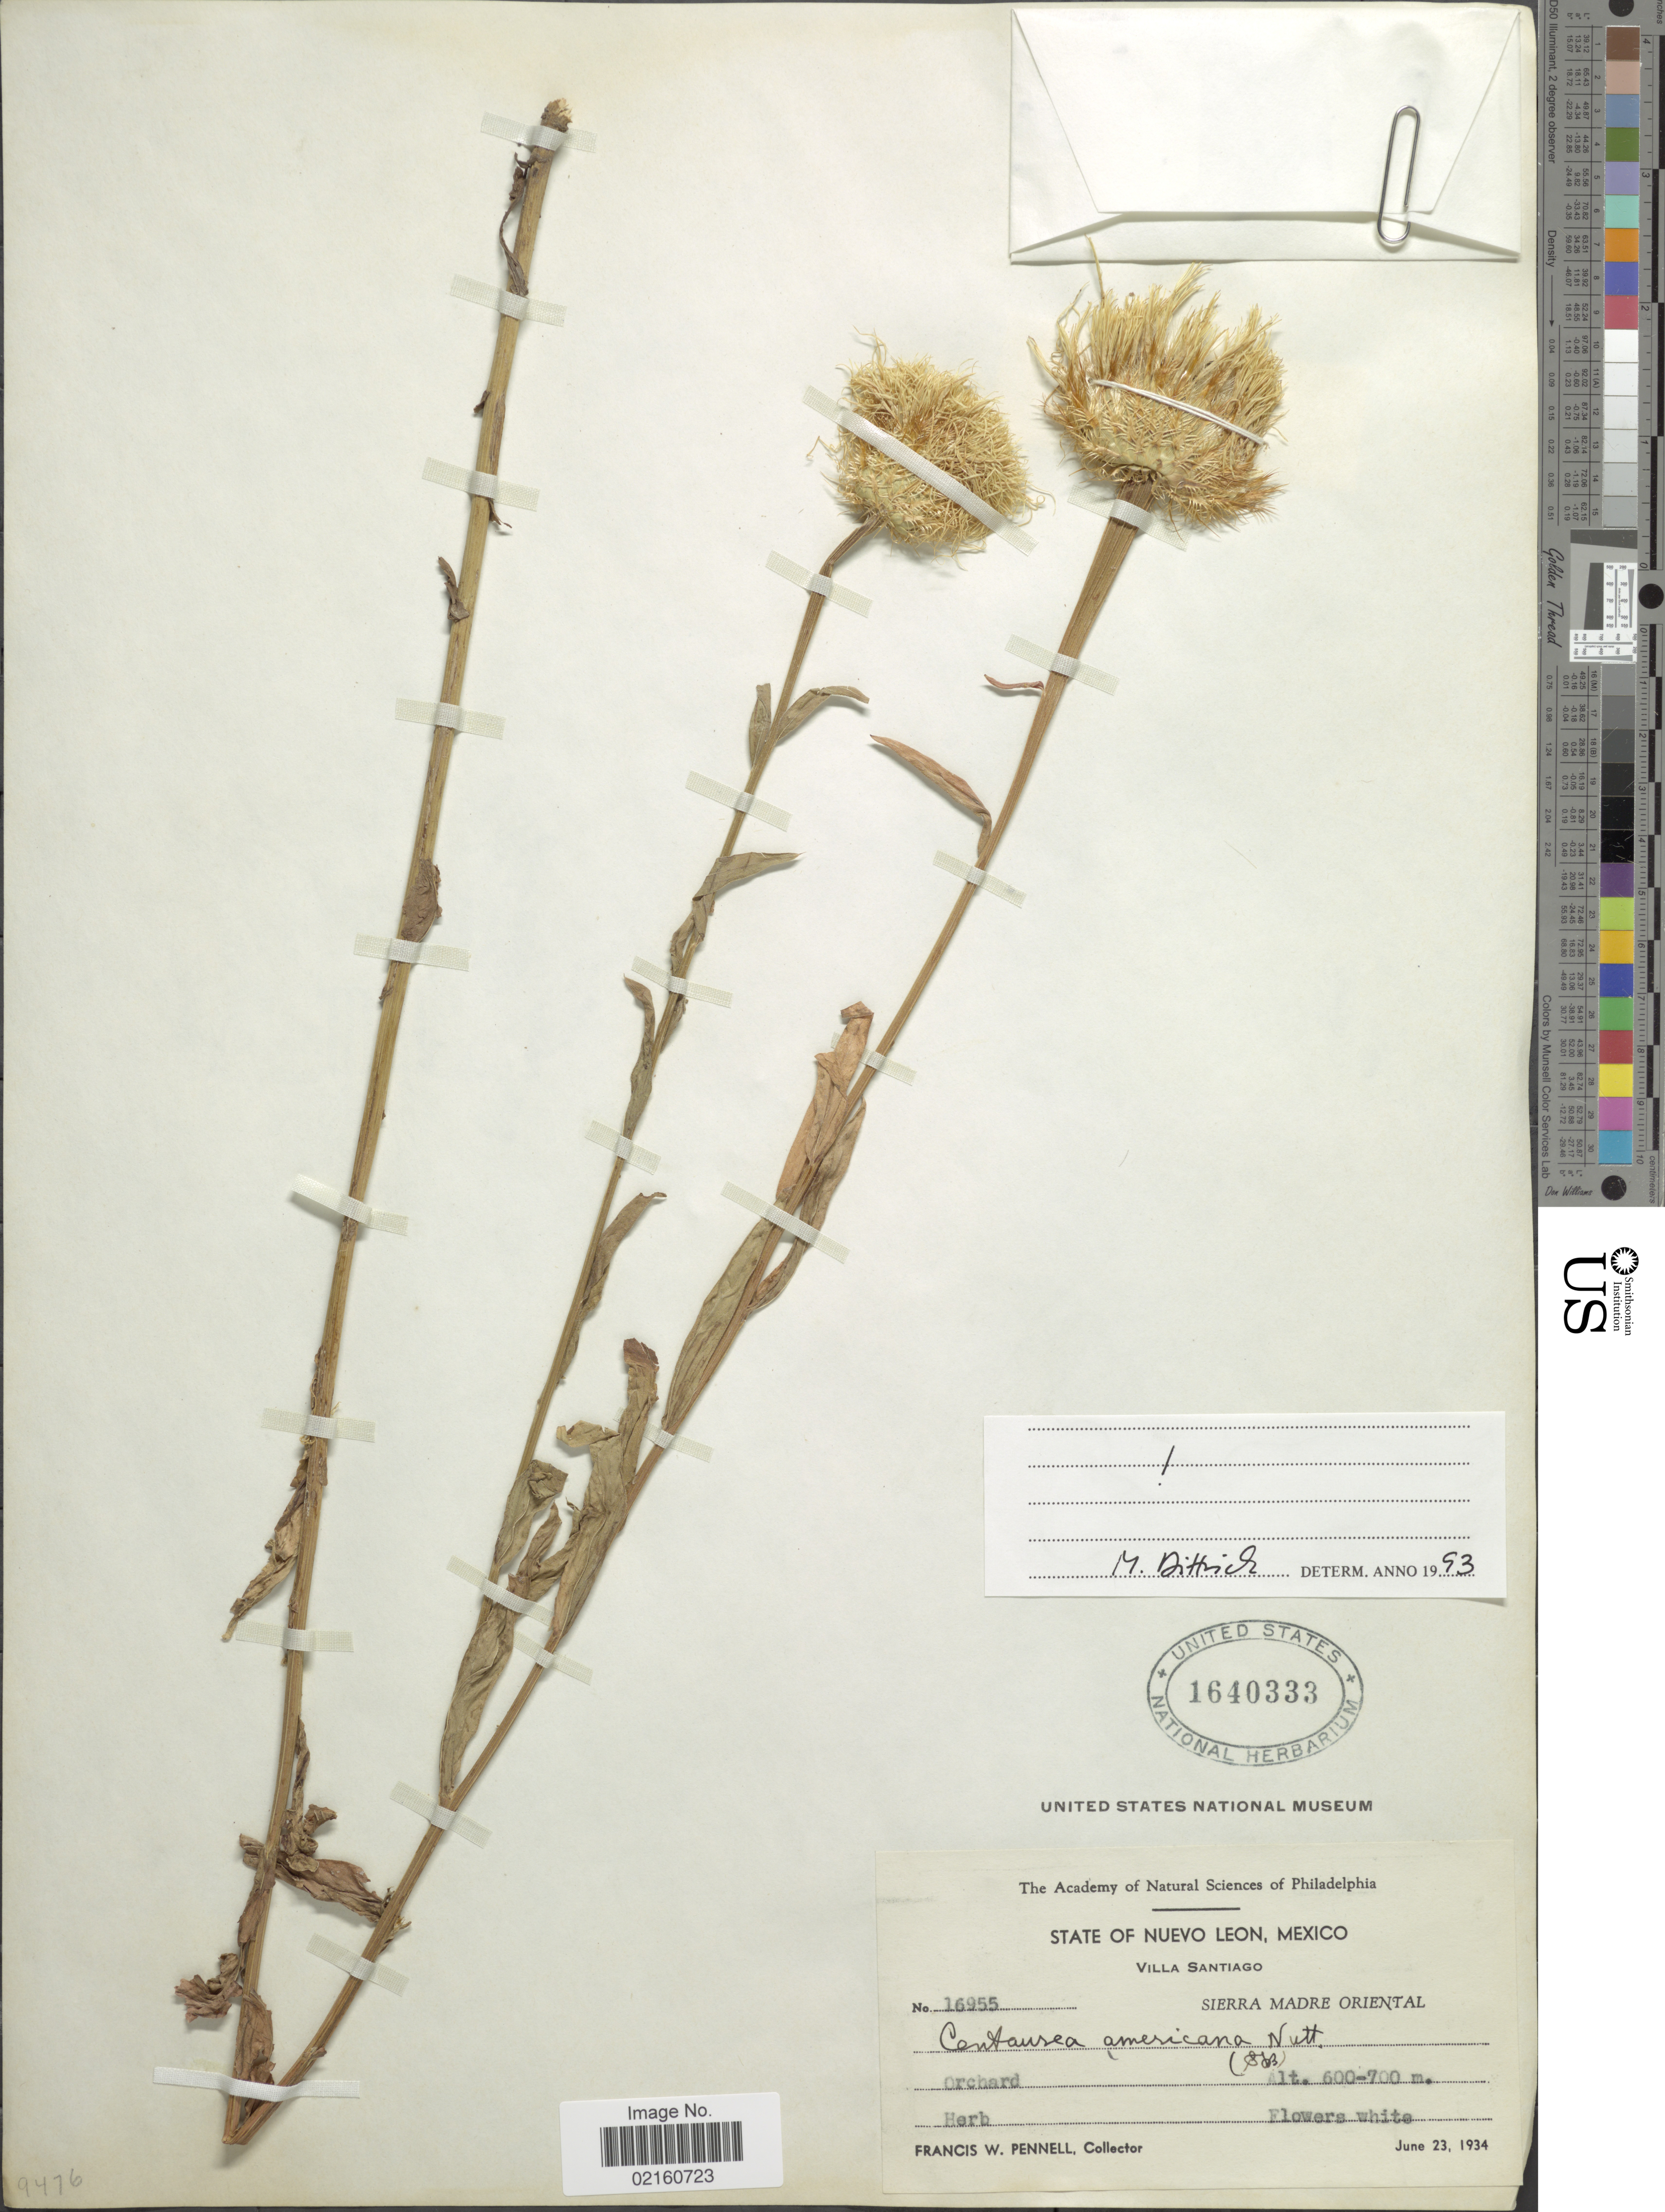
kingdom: Plantae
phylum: Tracheophyta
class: Magnoliopsida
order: Asterales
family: Asteraceae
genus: Plectocephalus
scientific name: Plectocephalus americanus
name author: (Nutt.) D. Don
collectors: F. W. Pennell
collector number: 16955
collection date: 1934-06-23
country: Mexico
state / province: Nuevo León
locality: Villa Santiago, Sierra Madre Oriental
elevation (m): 600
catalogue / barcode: US 1640333